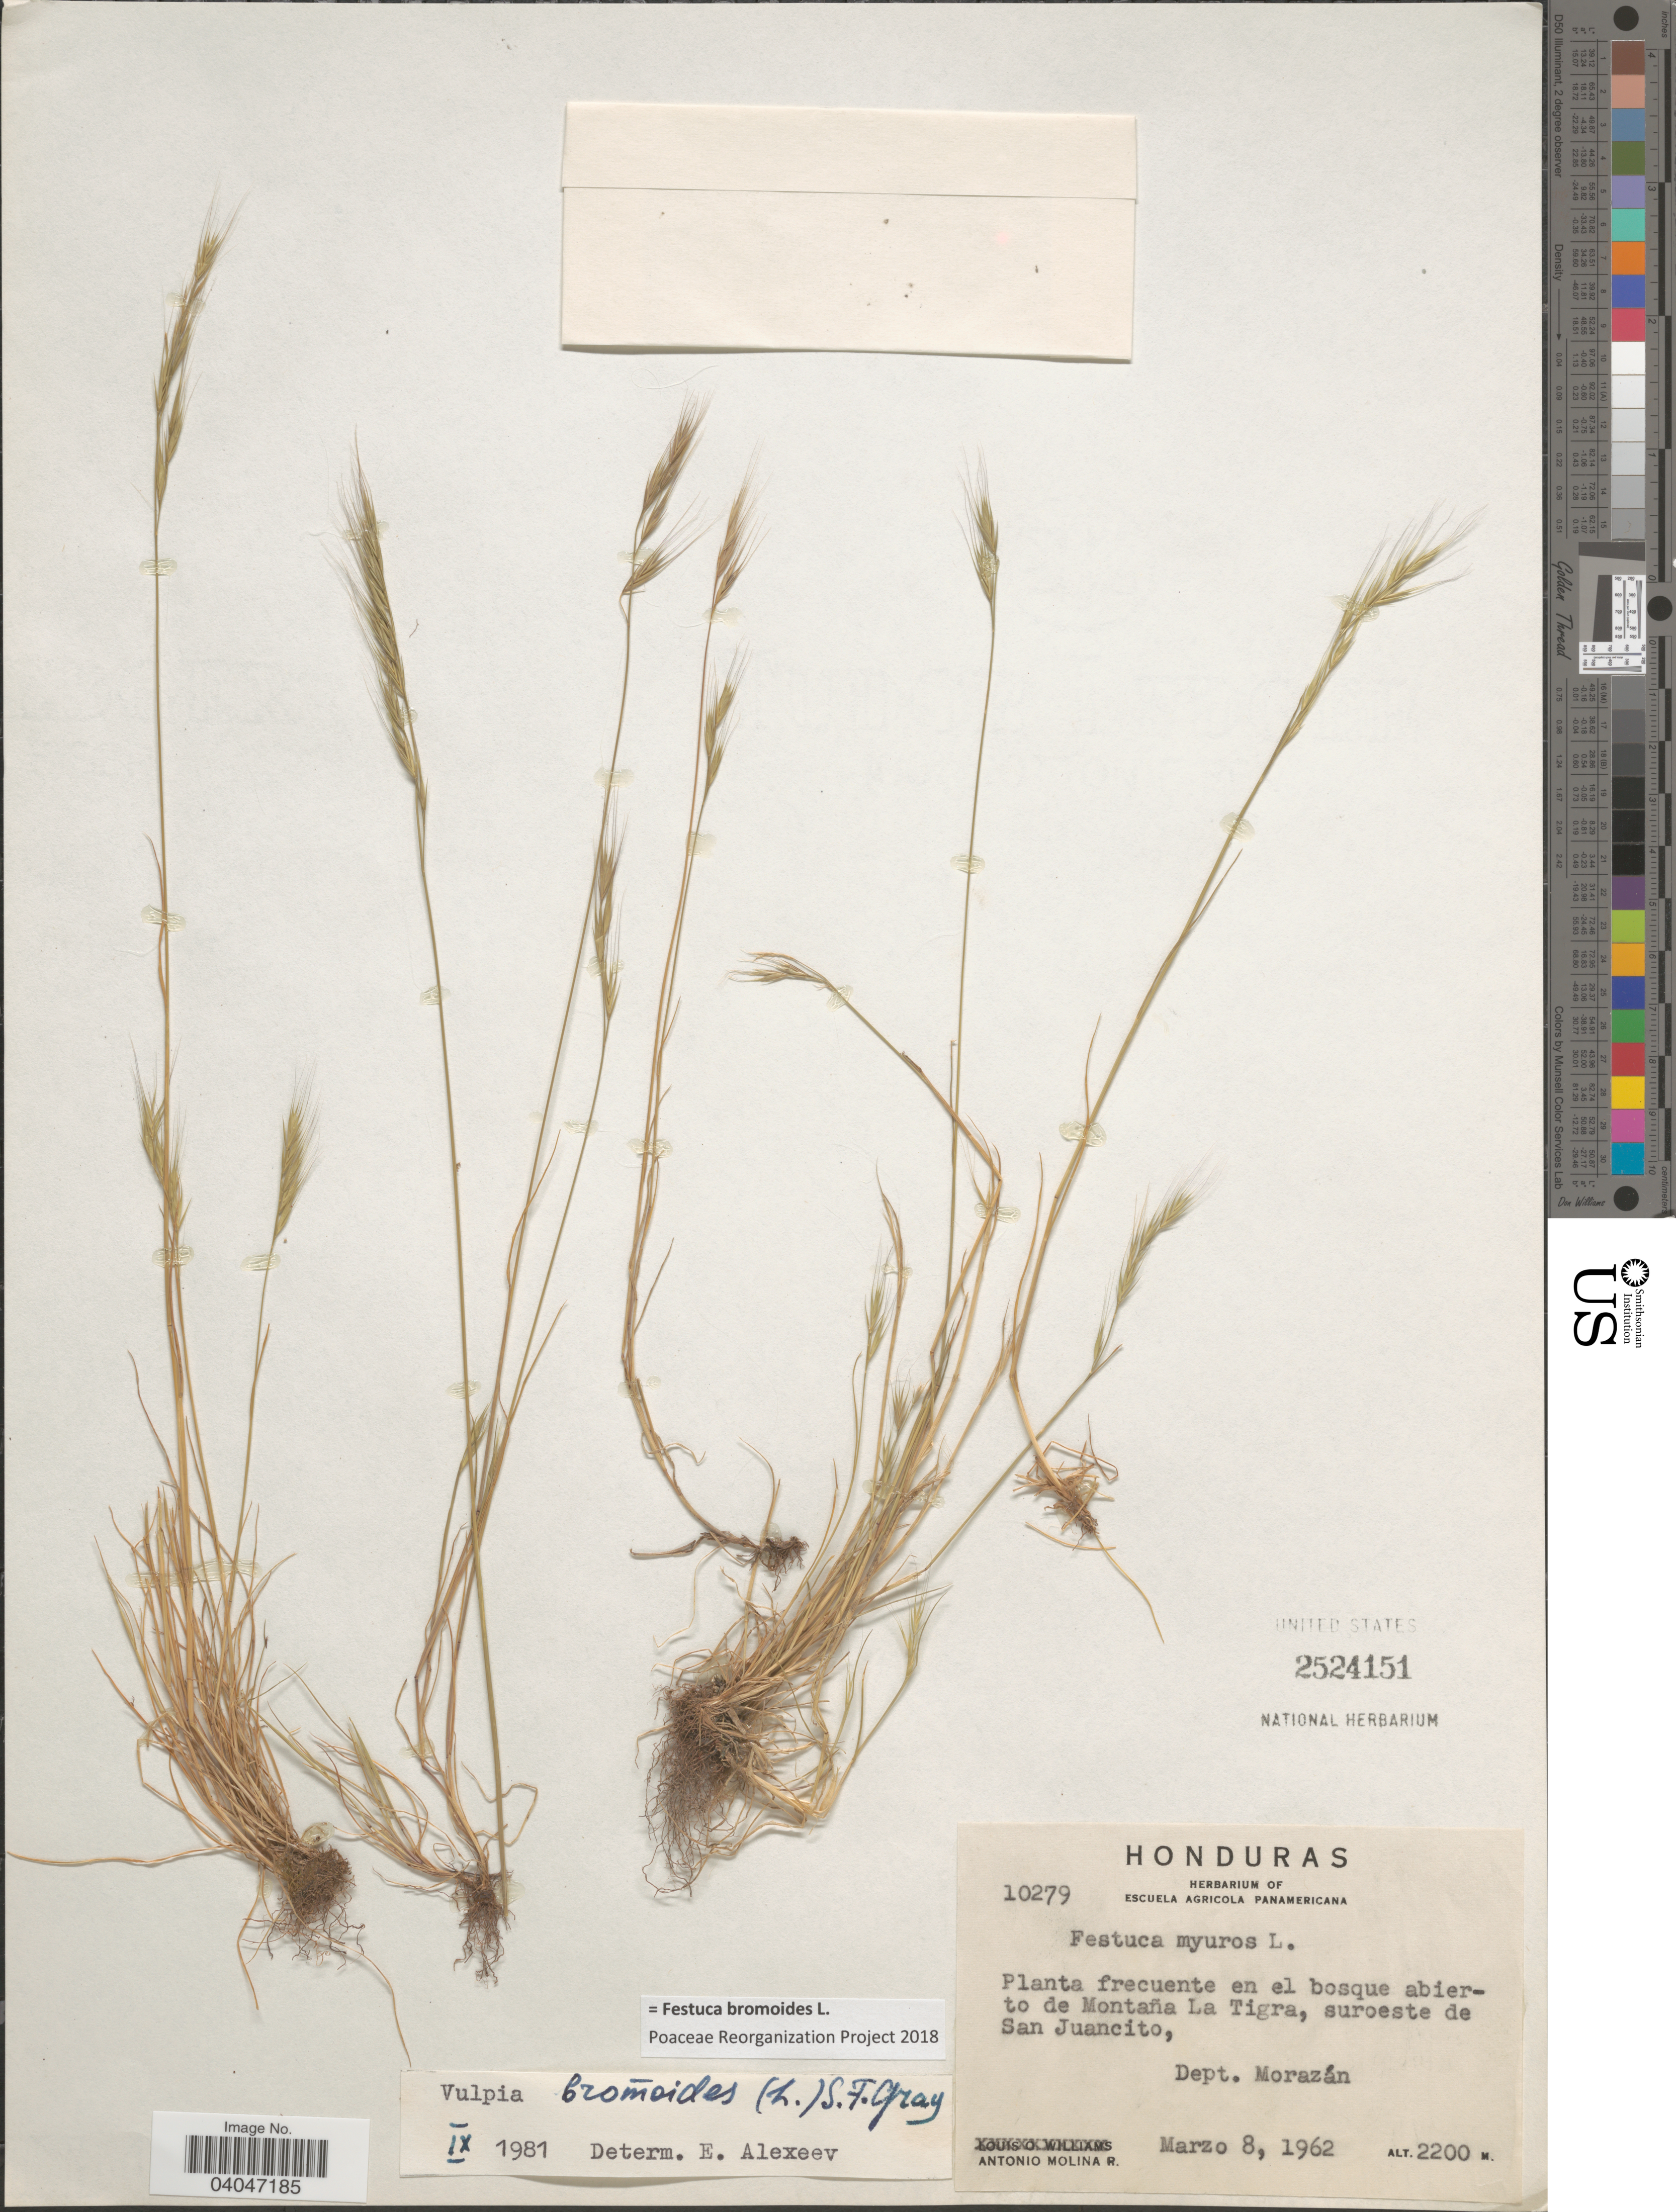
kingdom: Plantae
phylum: Tracheophyta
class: Liliopsida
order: Poales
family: Poaceae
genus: Festuca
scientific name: Festuca bromoides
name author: L.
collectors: A. Molina R.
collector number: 10279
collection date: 1962-03-08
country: Honduras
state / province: Fco. Morazán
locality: En el bosque abierto de Montaña La Tigre, suroeste de San Juancito, Dept. Morazán.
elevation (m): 2200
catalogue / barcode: US 2524151